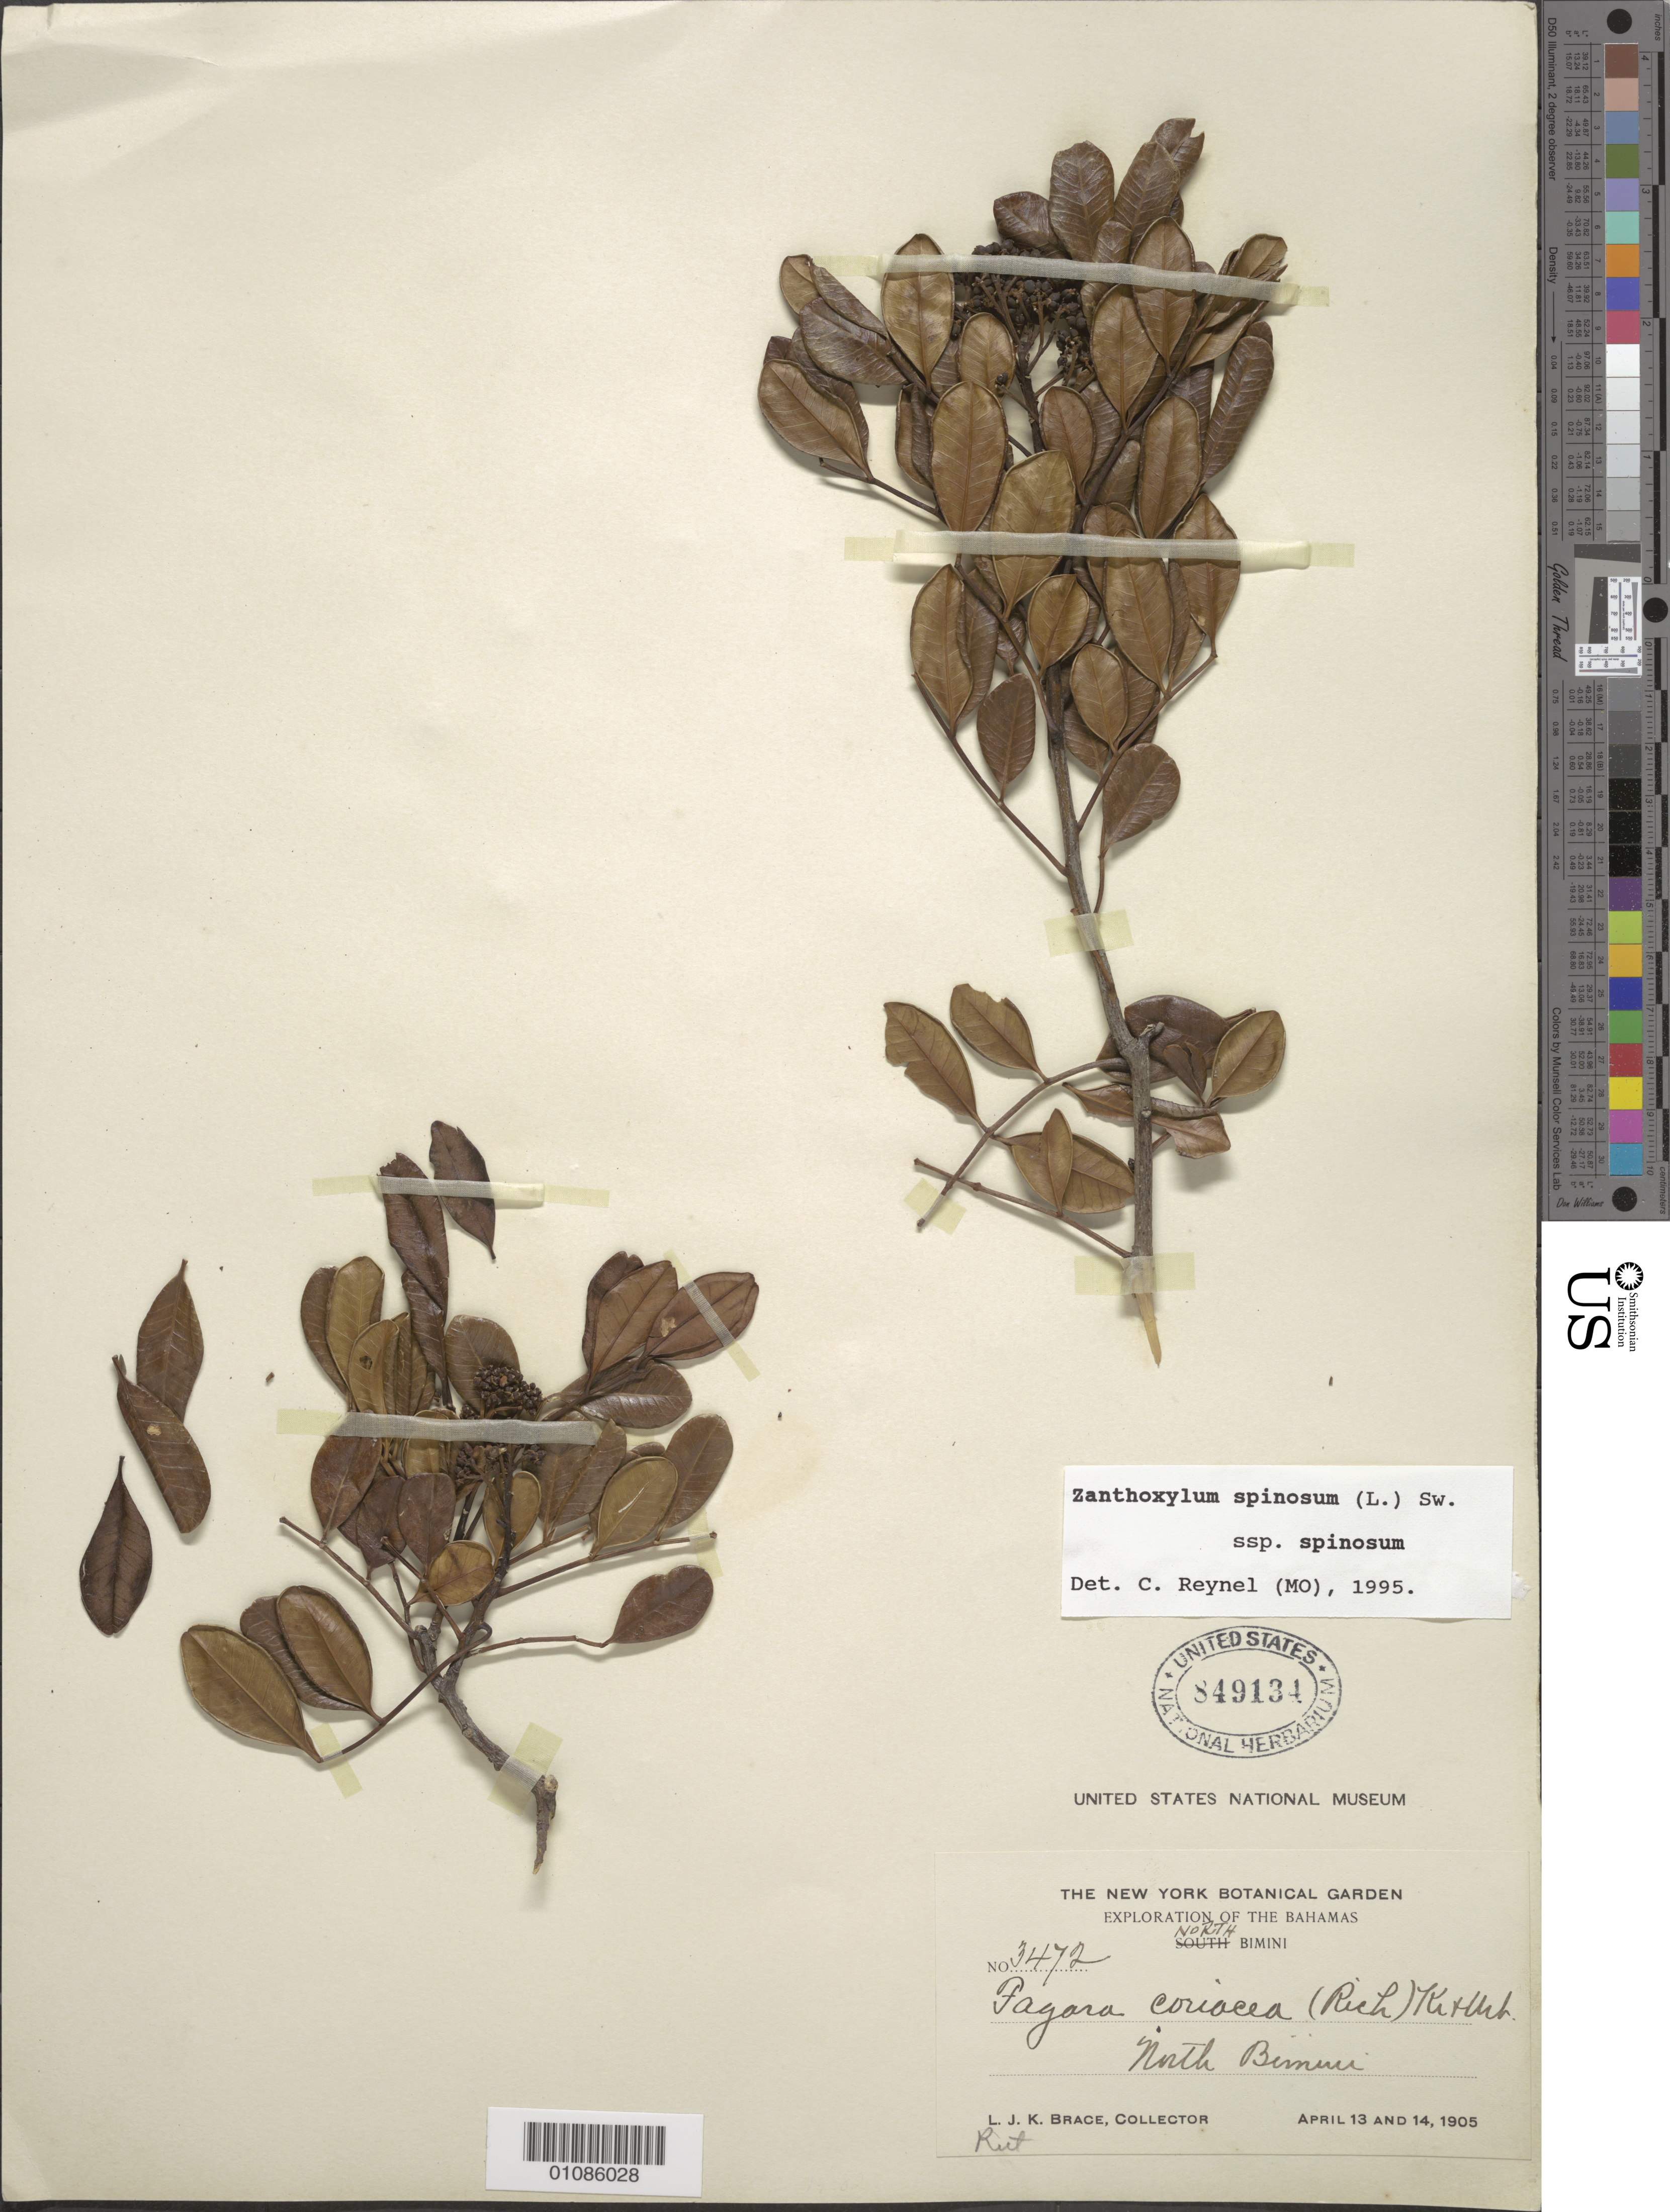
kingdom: Plantae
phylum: Tracheophyta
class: Magnoliopsida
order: Sapindales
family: Rutaceae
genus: Zanthoxylum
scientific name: Zanthoxylum spinosum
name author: (L.) Sw.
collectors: L. J. K. Brace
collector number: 3472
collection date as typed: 13 Apr 1905 and 14 Apr 1905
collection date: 1905-04-13,1905-04-14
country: Bahamas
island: North Bimini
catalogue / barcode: US 849134